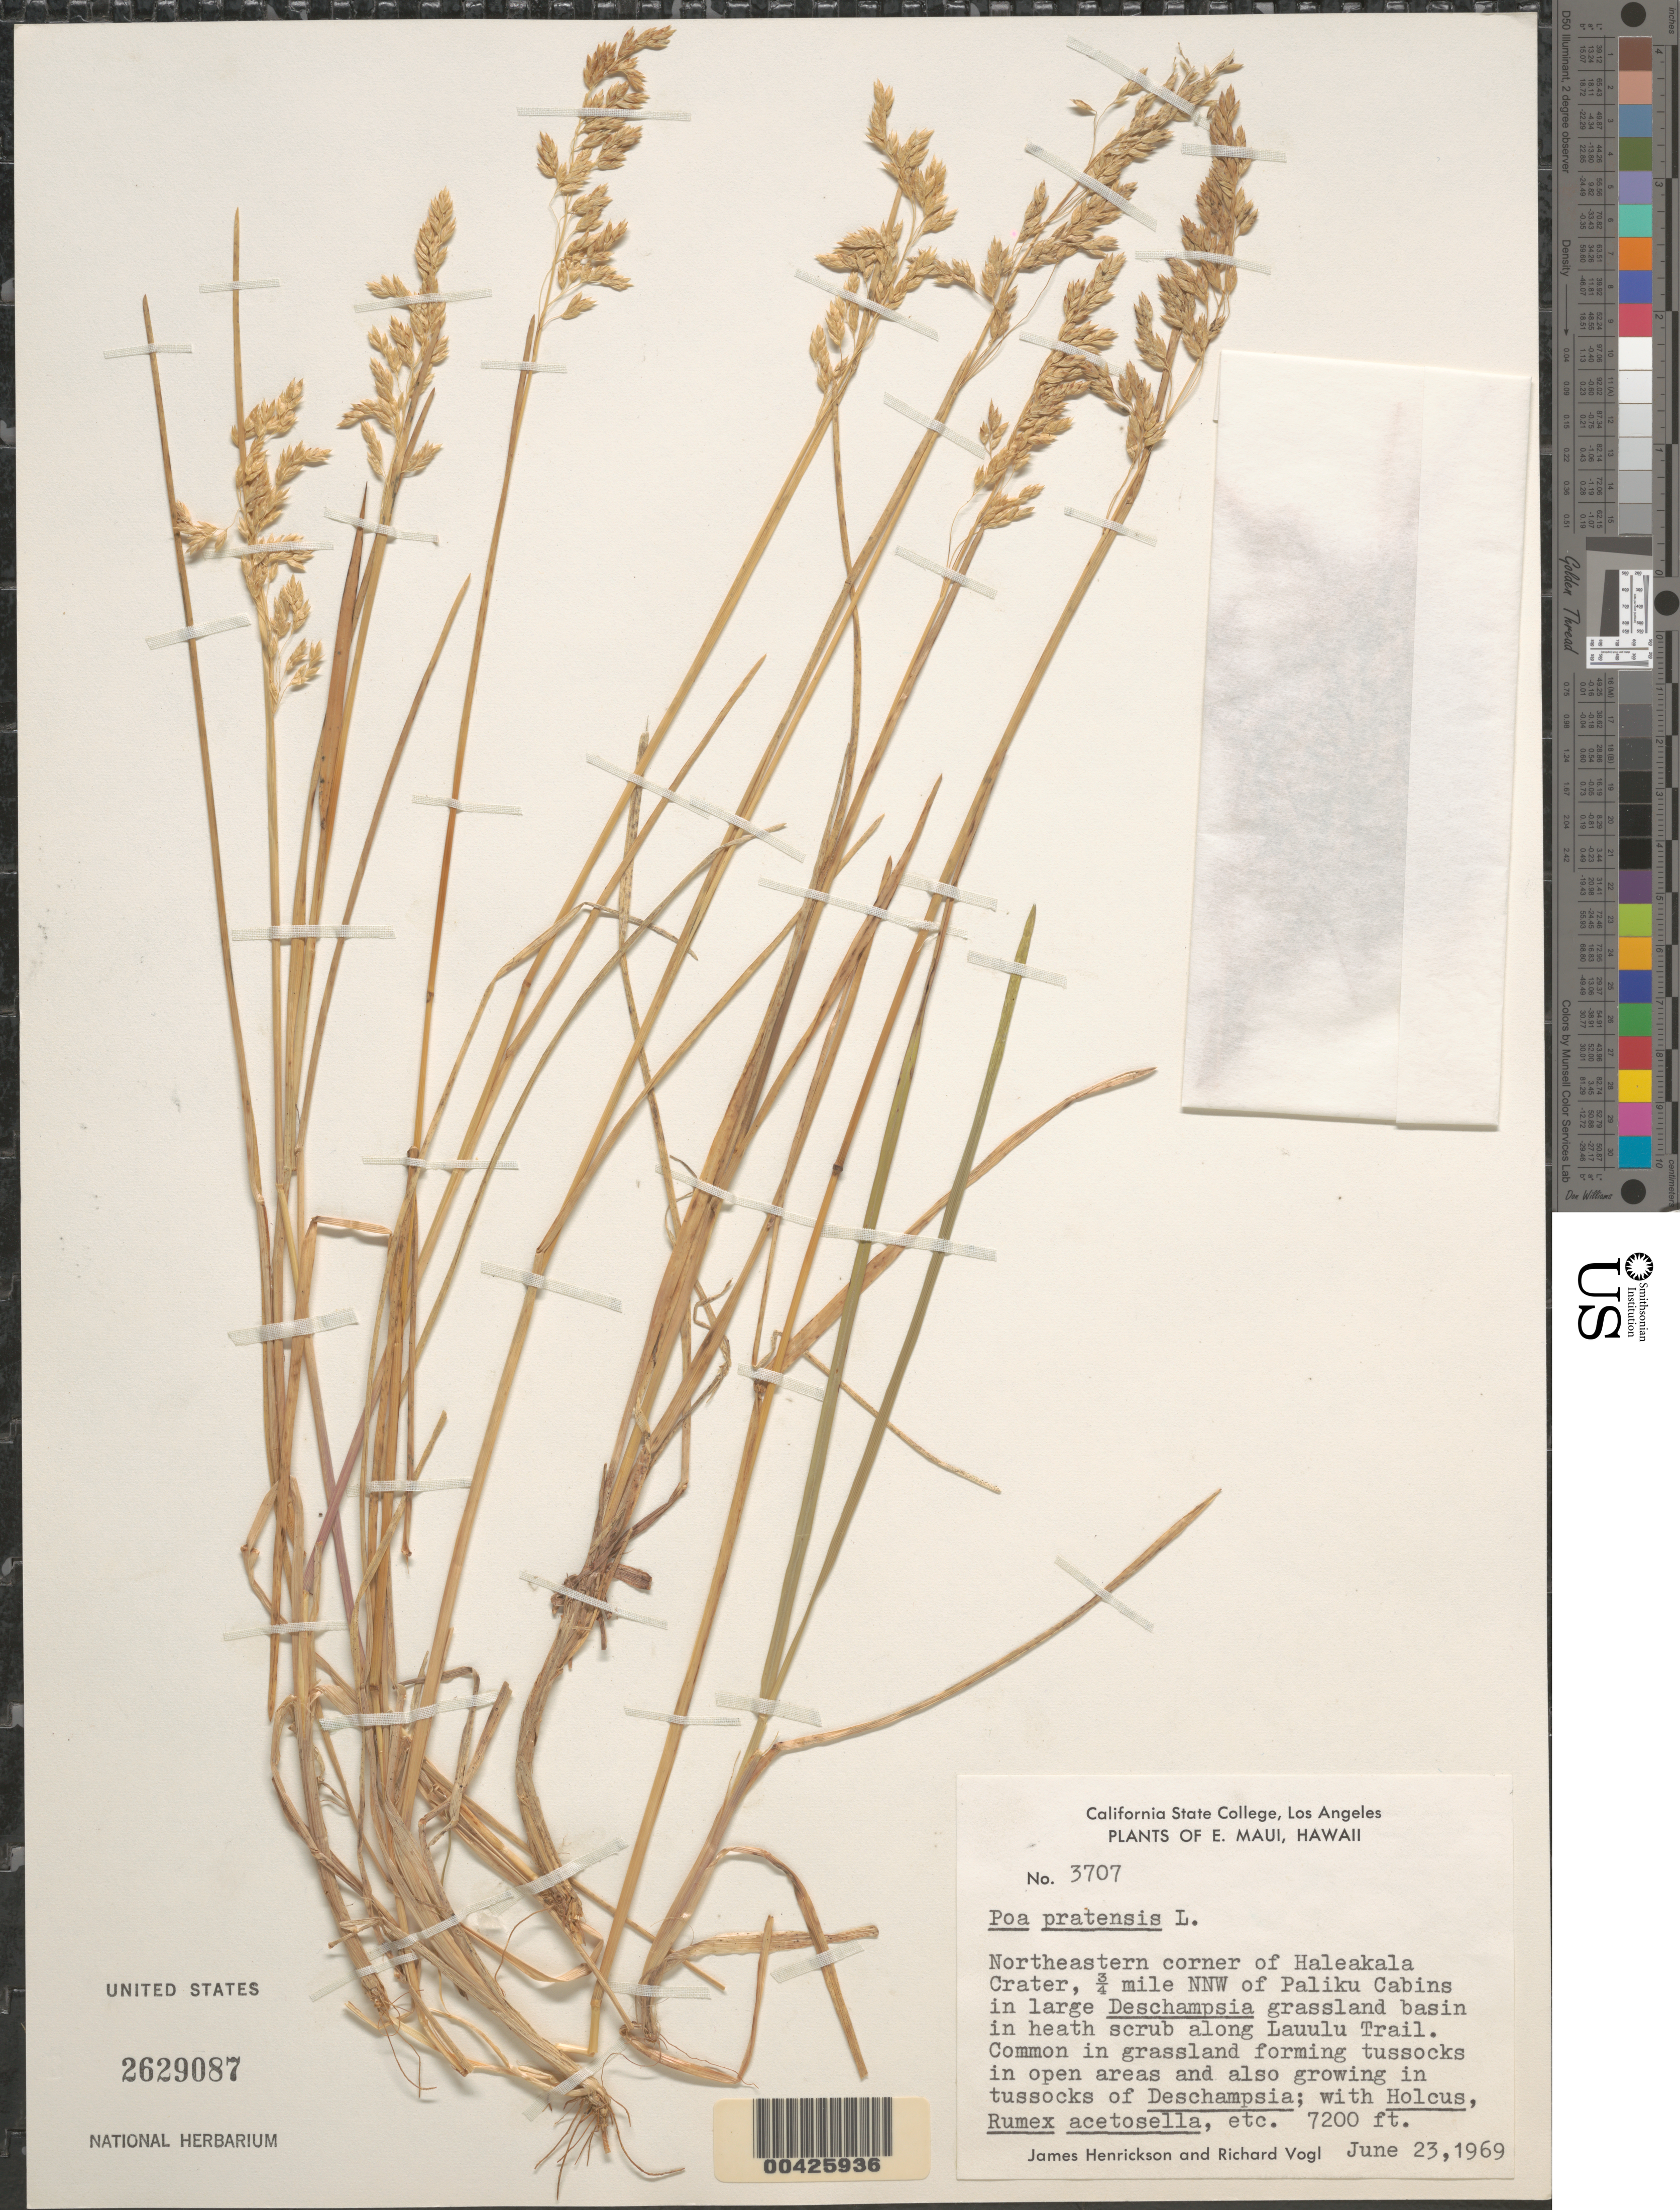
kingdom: Plantae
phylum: Tracheophyta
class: Liliopsida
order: Poales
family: Poaceae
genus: Poa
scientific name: Poa pratensis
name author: L.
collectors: J. S. Henrickson & R. Vogl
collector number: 3707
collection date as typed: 23 Jun 1969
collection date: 1969-06-23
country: United States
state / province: Hawaii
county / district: Maui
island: Maui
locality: E Maui, NE corner of Haleakala Crater, 3/4 mi NNW of Paliku Cabins, along Lauulu Trail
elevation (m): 2195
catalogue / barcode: US 2629087